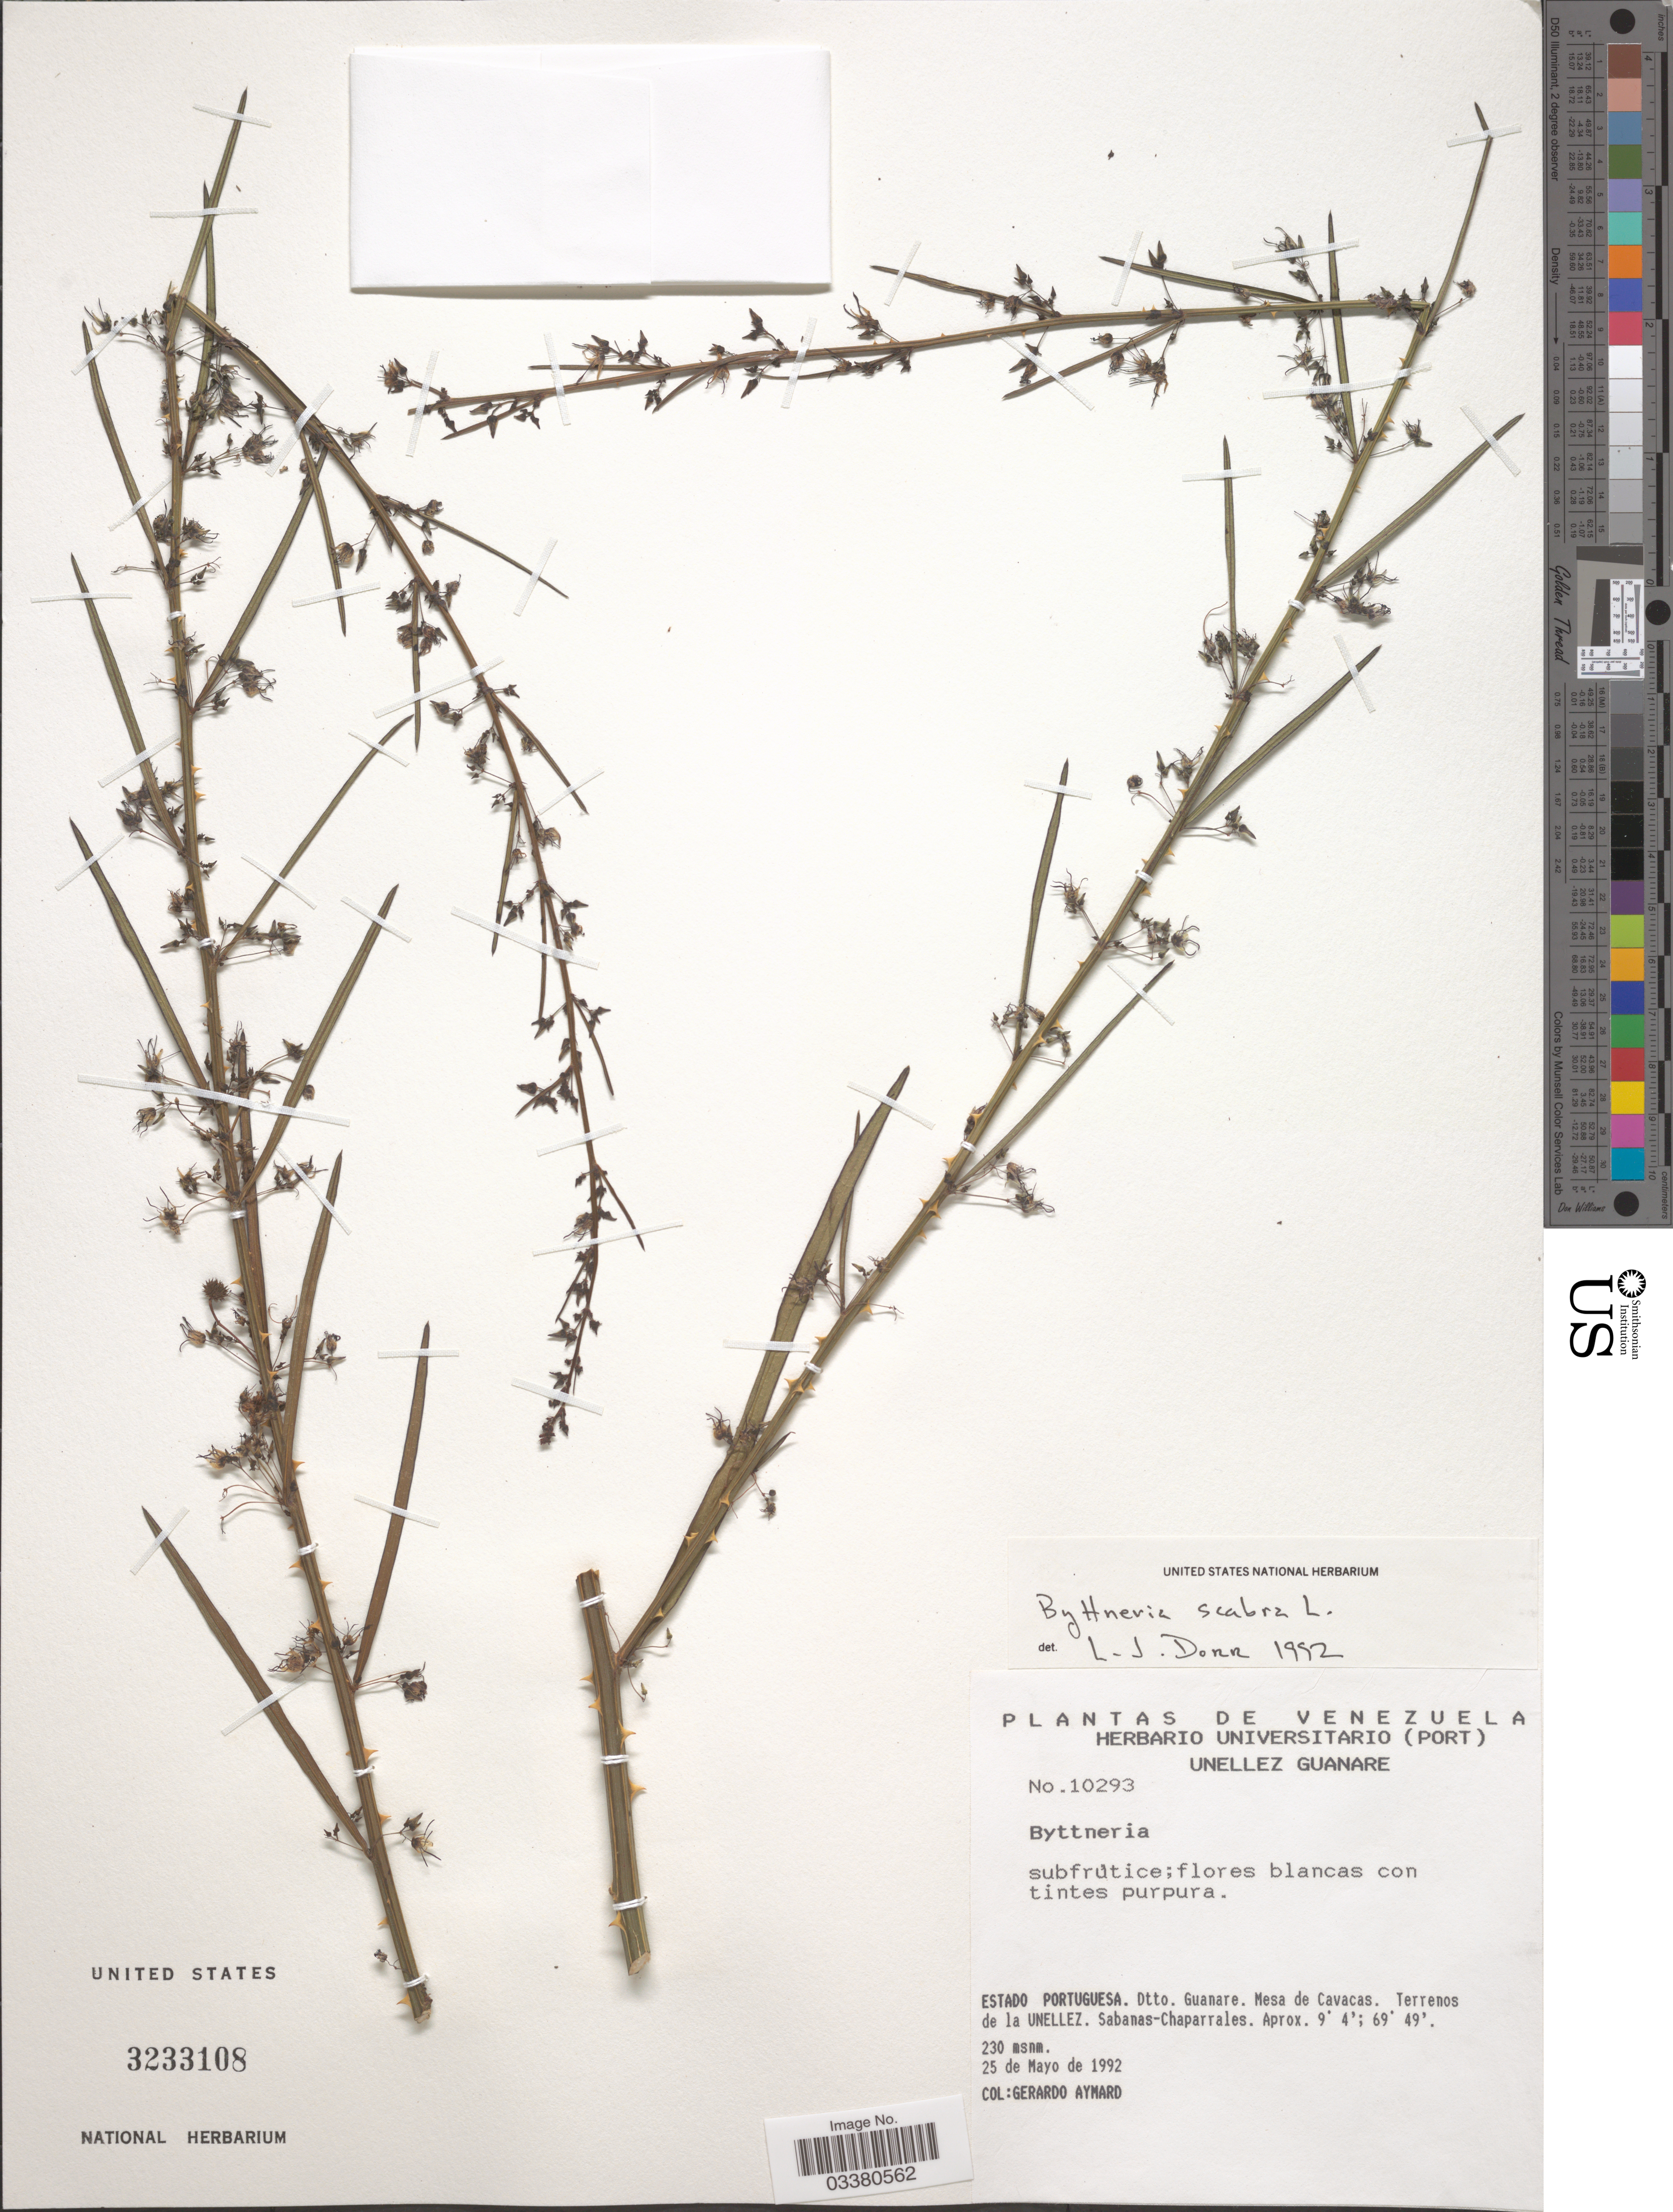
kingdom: Plantae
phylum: Tracheophyta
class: Magnoliopsida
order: Malvales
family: Malvaceae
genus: Byttneria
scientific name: Byttneria scabra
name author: L.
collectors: G. A. Aymard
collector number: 10293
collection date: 1992-05-25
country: Venezuela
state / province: Portuguesa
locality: Dtto. Guanare. Mesa de Cavacas. Terrenos de la Unellez. Sabanas-Chaparralas.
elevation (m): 230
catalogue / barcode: US 3233108